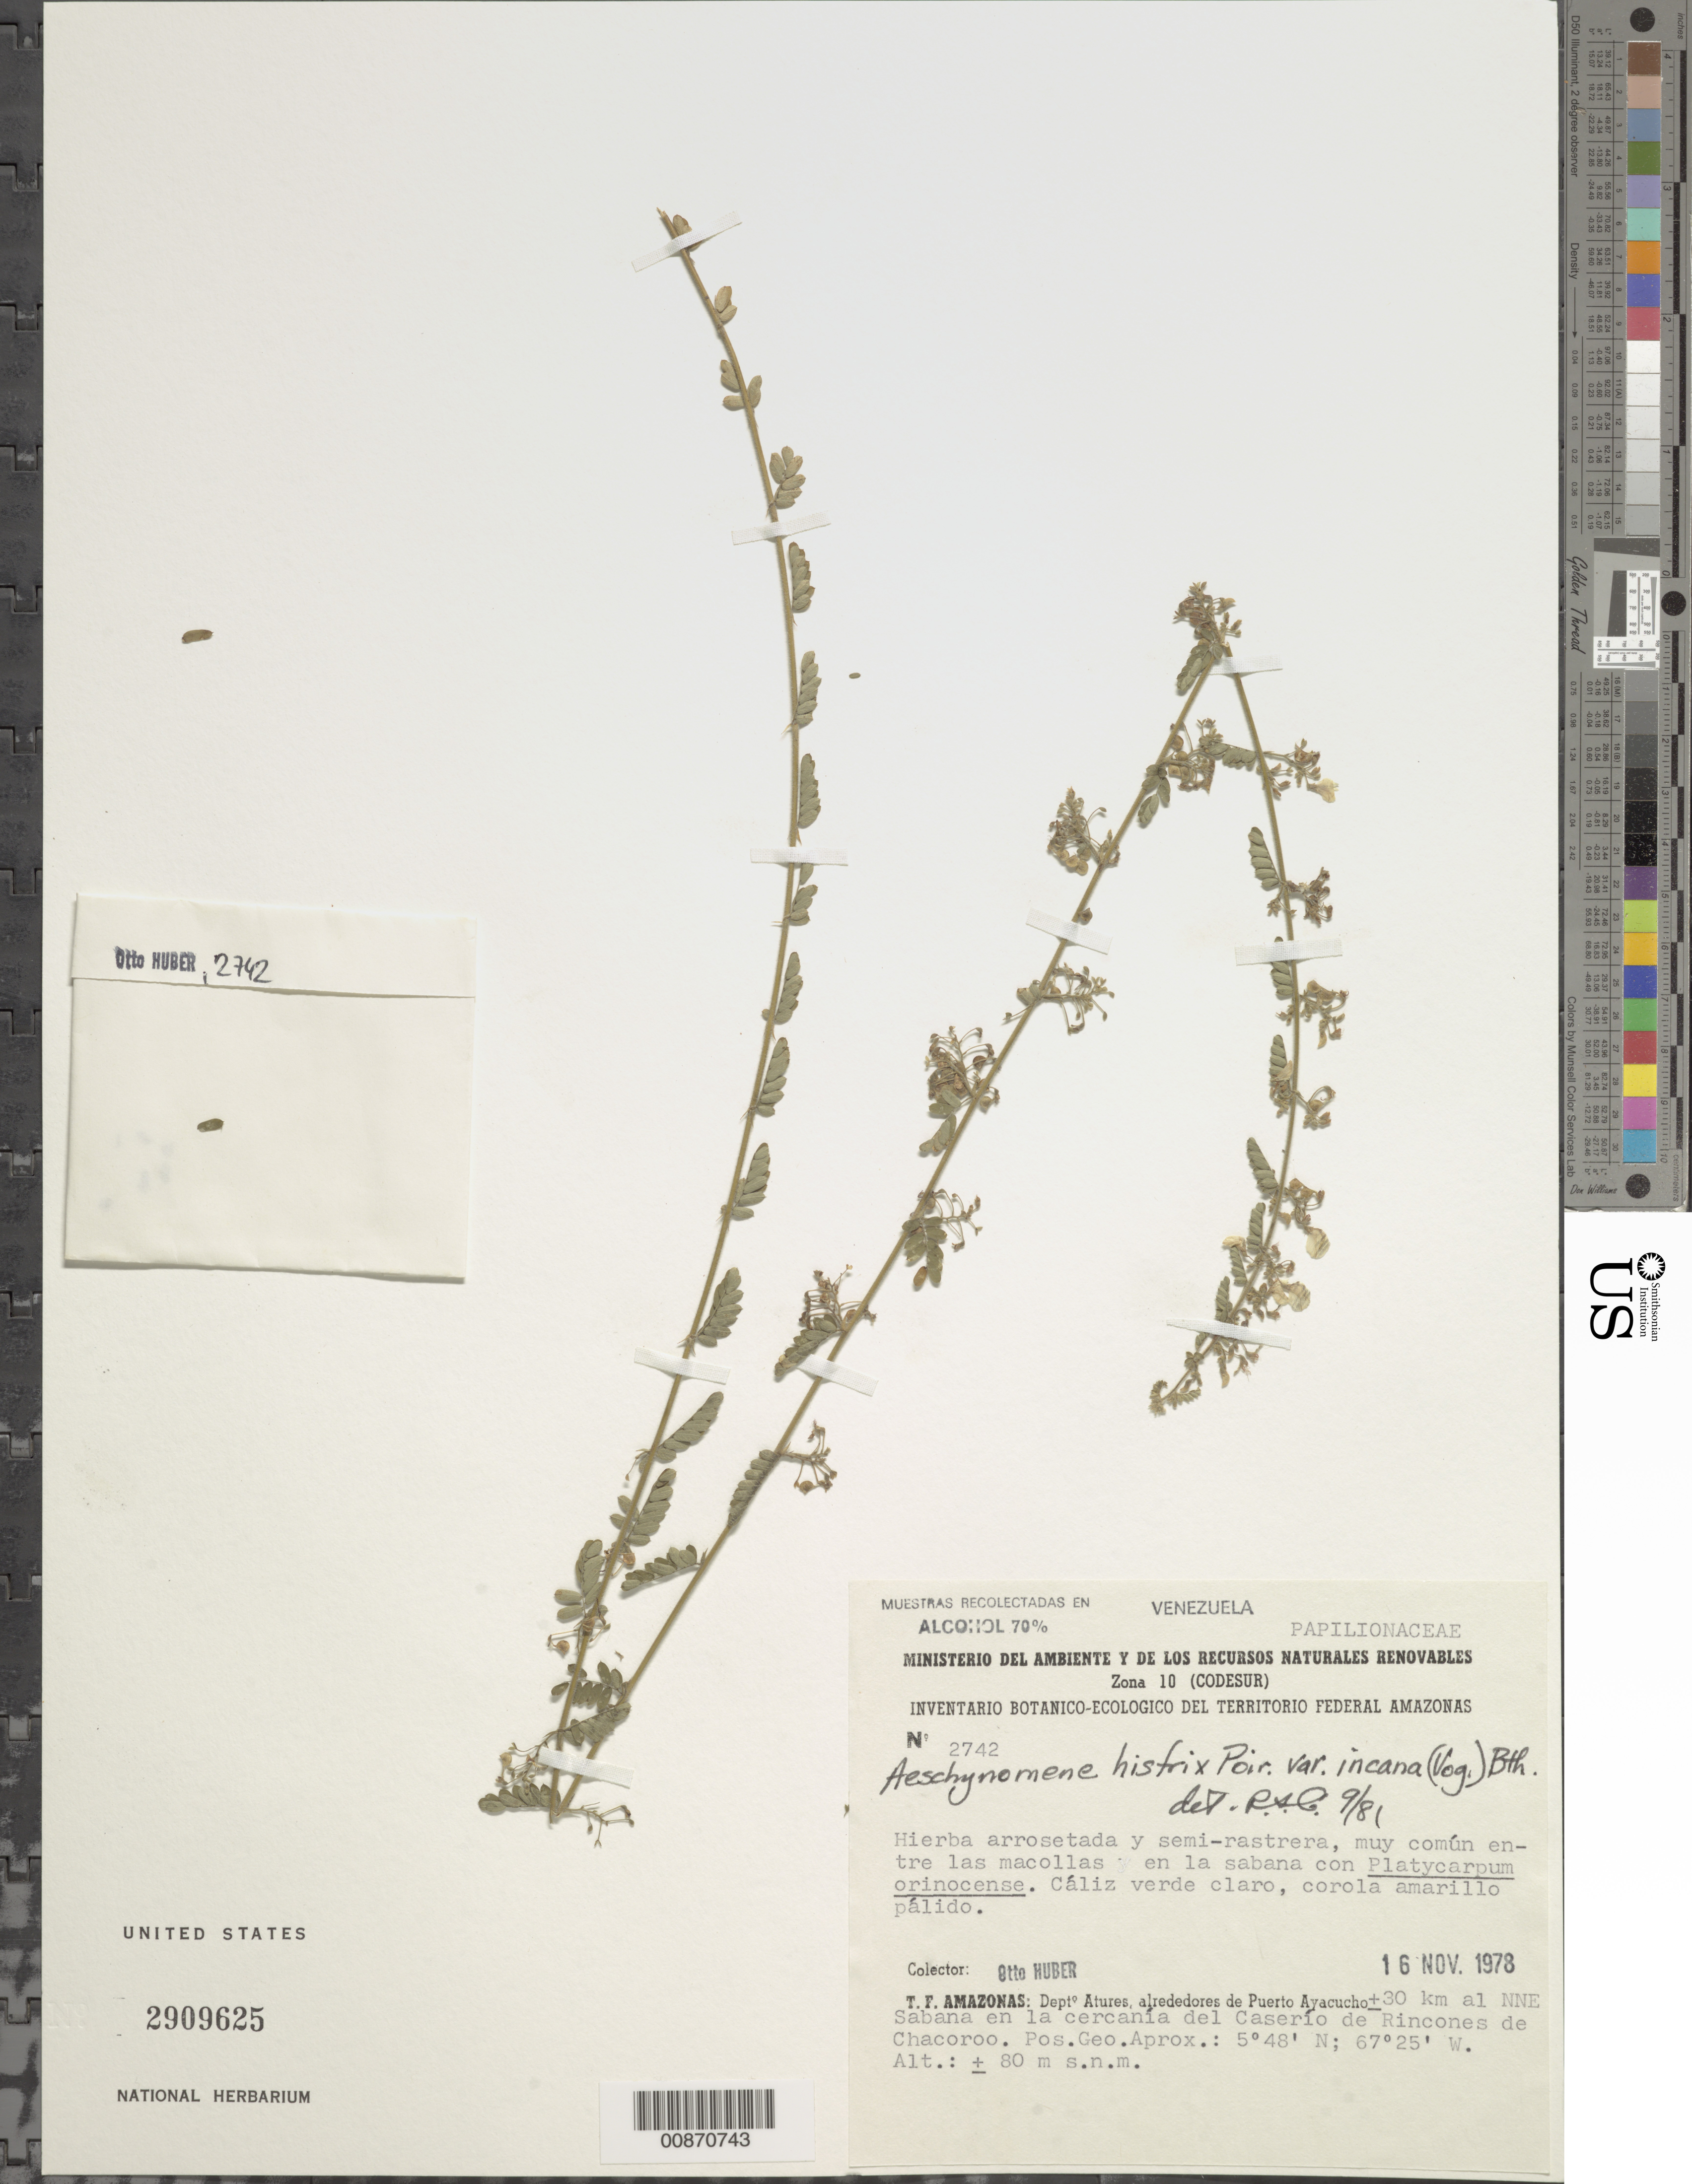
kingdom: Plantae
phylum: Tracheophyta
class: Magnoliopsida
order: Fabales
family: Fabaceae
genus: Aeschynomene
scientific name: Aeschynomene histrix var. incana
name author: Benth.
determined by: Cowan, R. S.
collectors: O. Huber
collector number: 2742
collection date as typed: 16-Nov-78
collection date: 1978-11-16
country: Venezuela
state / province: Amazonas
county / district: Atures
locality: Puerto Ayacucho, ±30 km NE of; near Caserío de Rincones de Chacorro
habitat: Entre las macollas y en la sabana con Platycarpum orinocense; caliz verde claro, corola amarillo palido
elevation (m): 80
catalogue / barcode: US 2909625